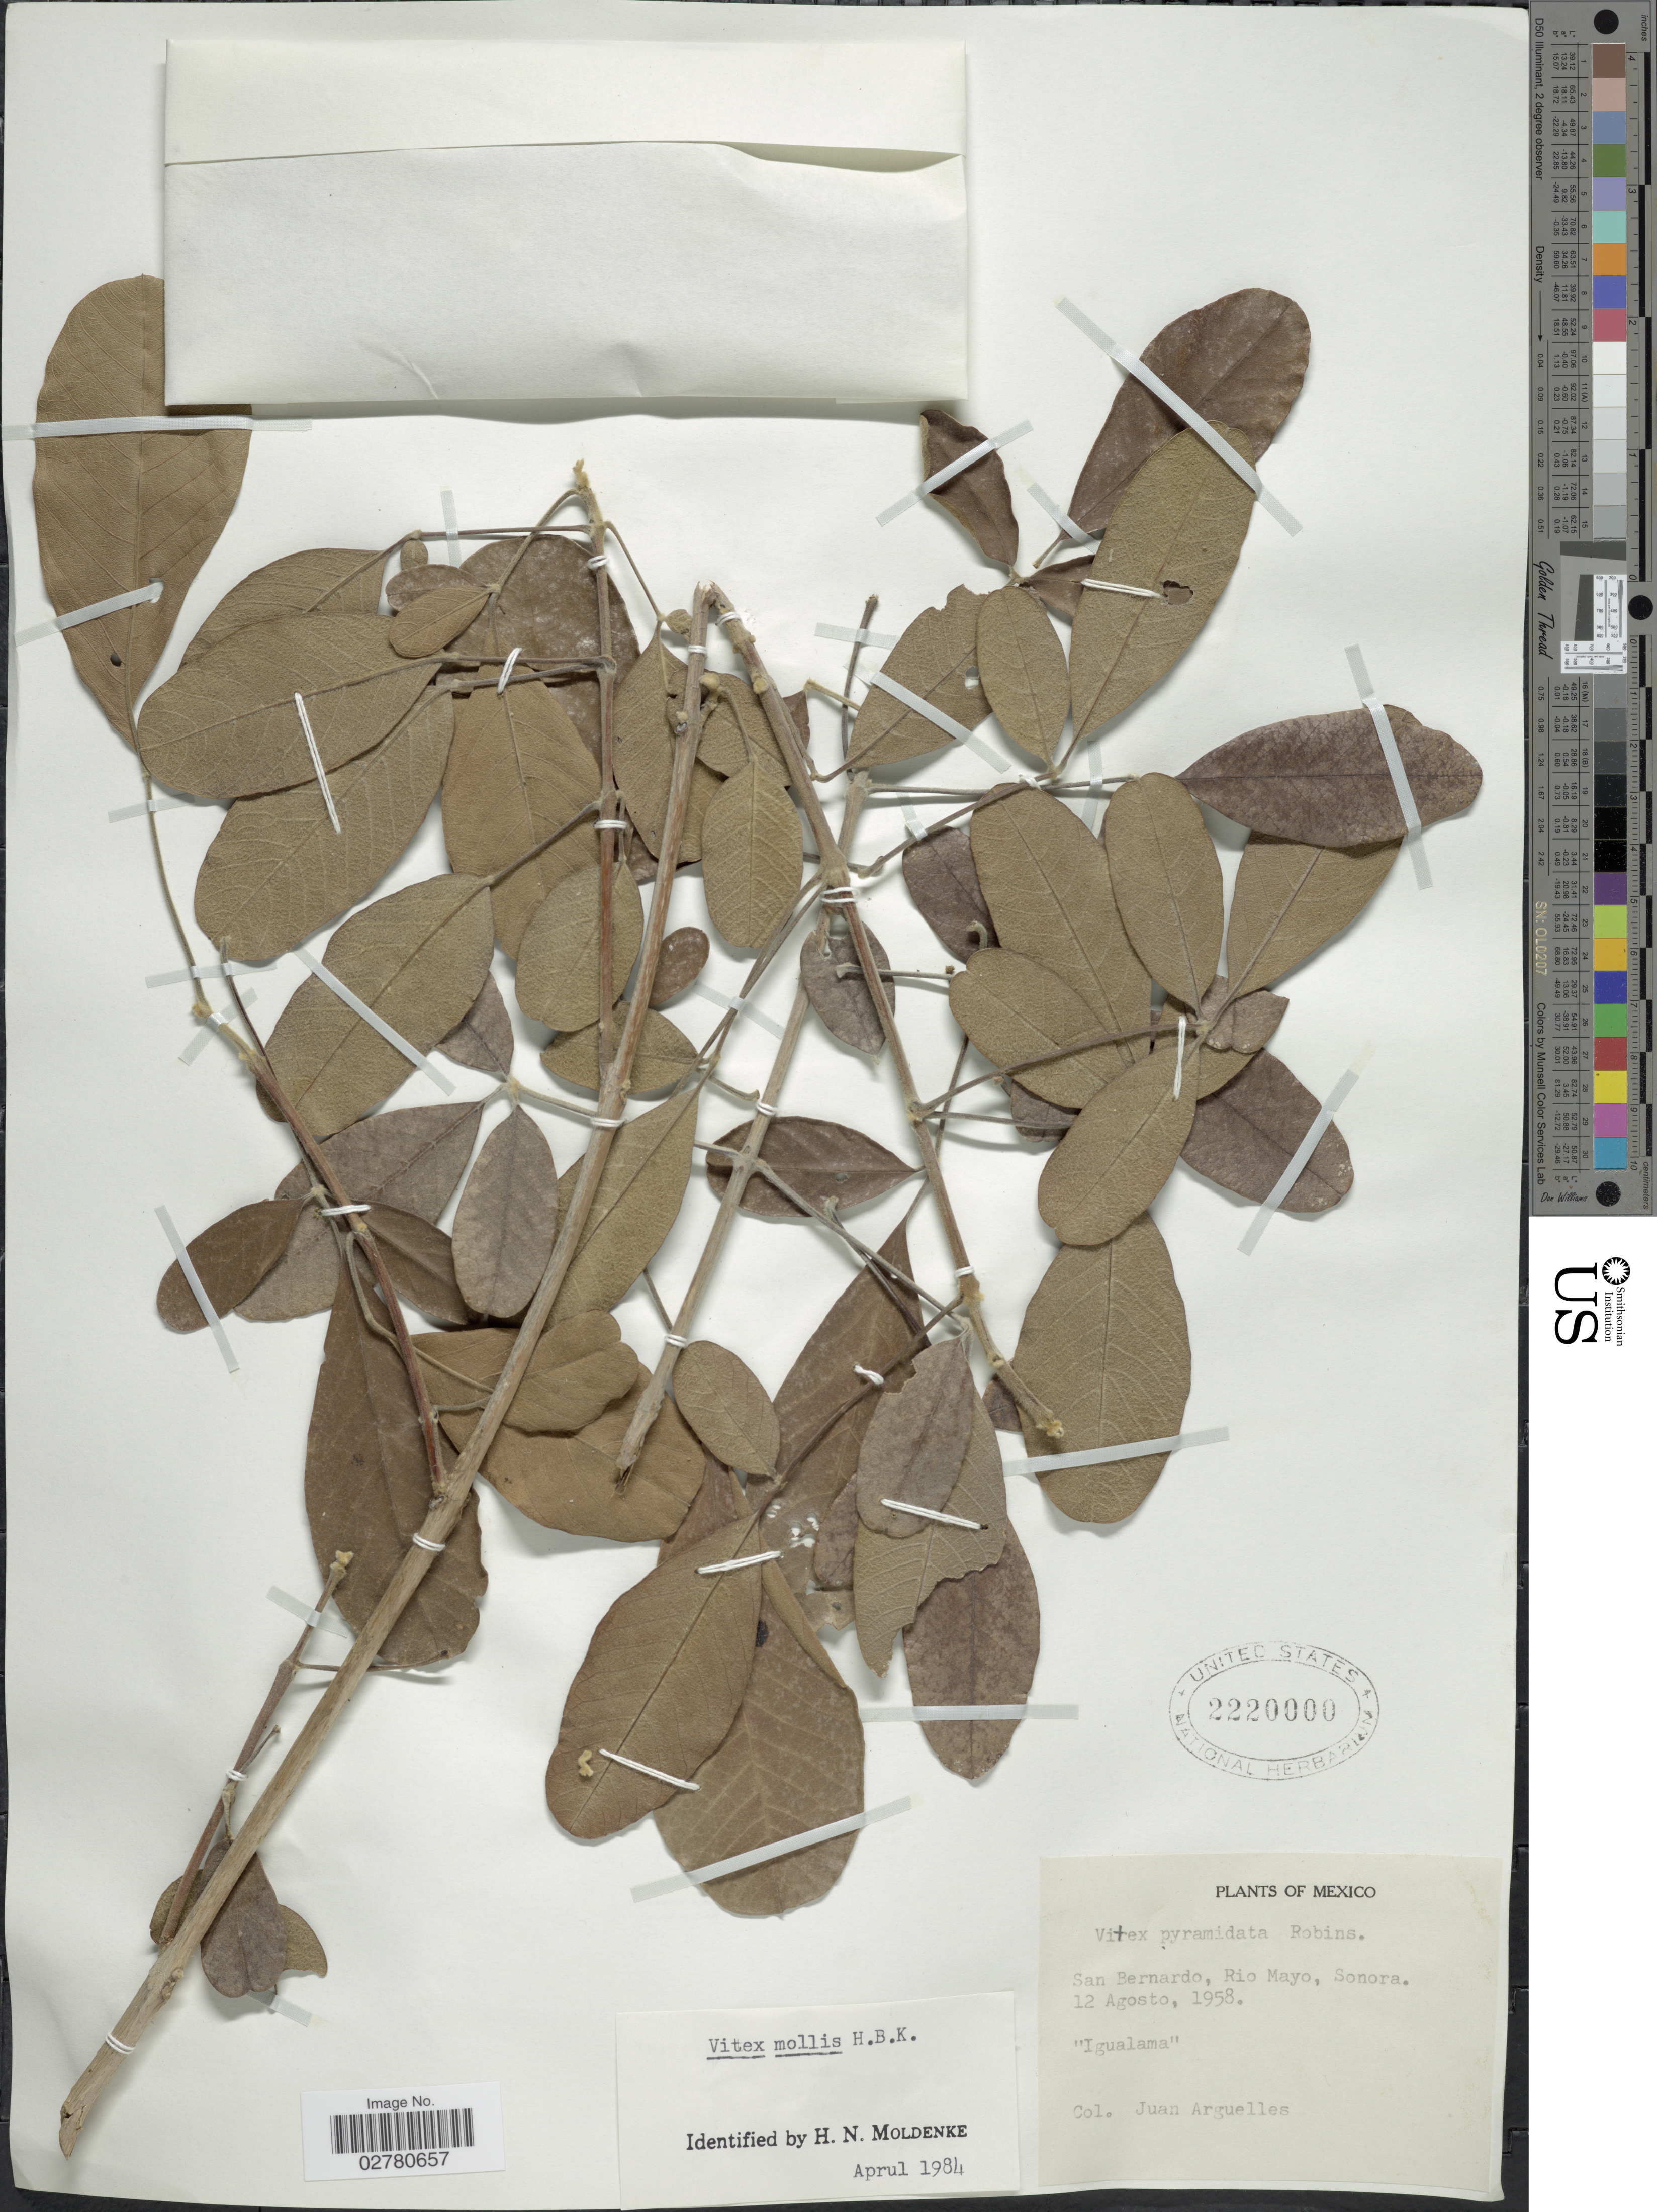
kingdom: Plantae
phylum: Tracheophyta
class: Magnoliopsida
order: Lamiales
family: Lamiaceae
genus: Vitex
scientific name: Vitex mollis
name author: Kunth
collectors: J. Arguelles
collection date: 1958-08-12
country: Mexico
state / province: Sonora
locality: San Bernardo, Rio Mayo.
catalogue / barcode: US 2220000